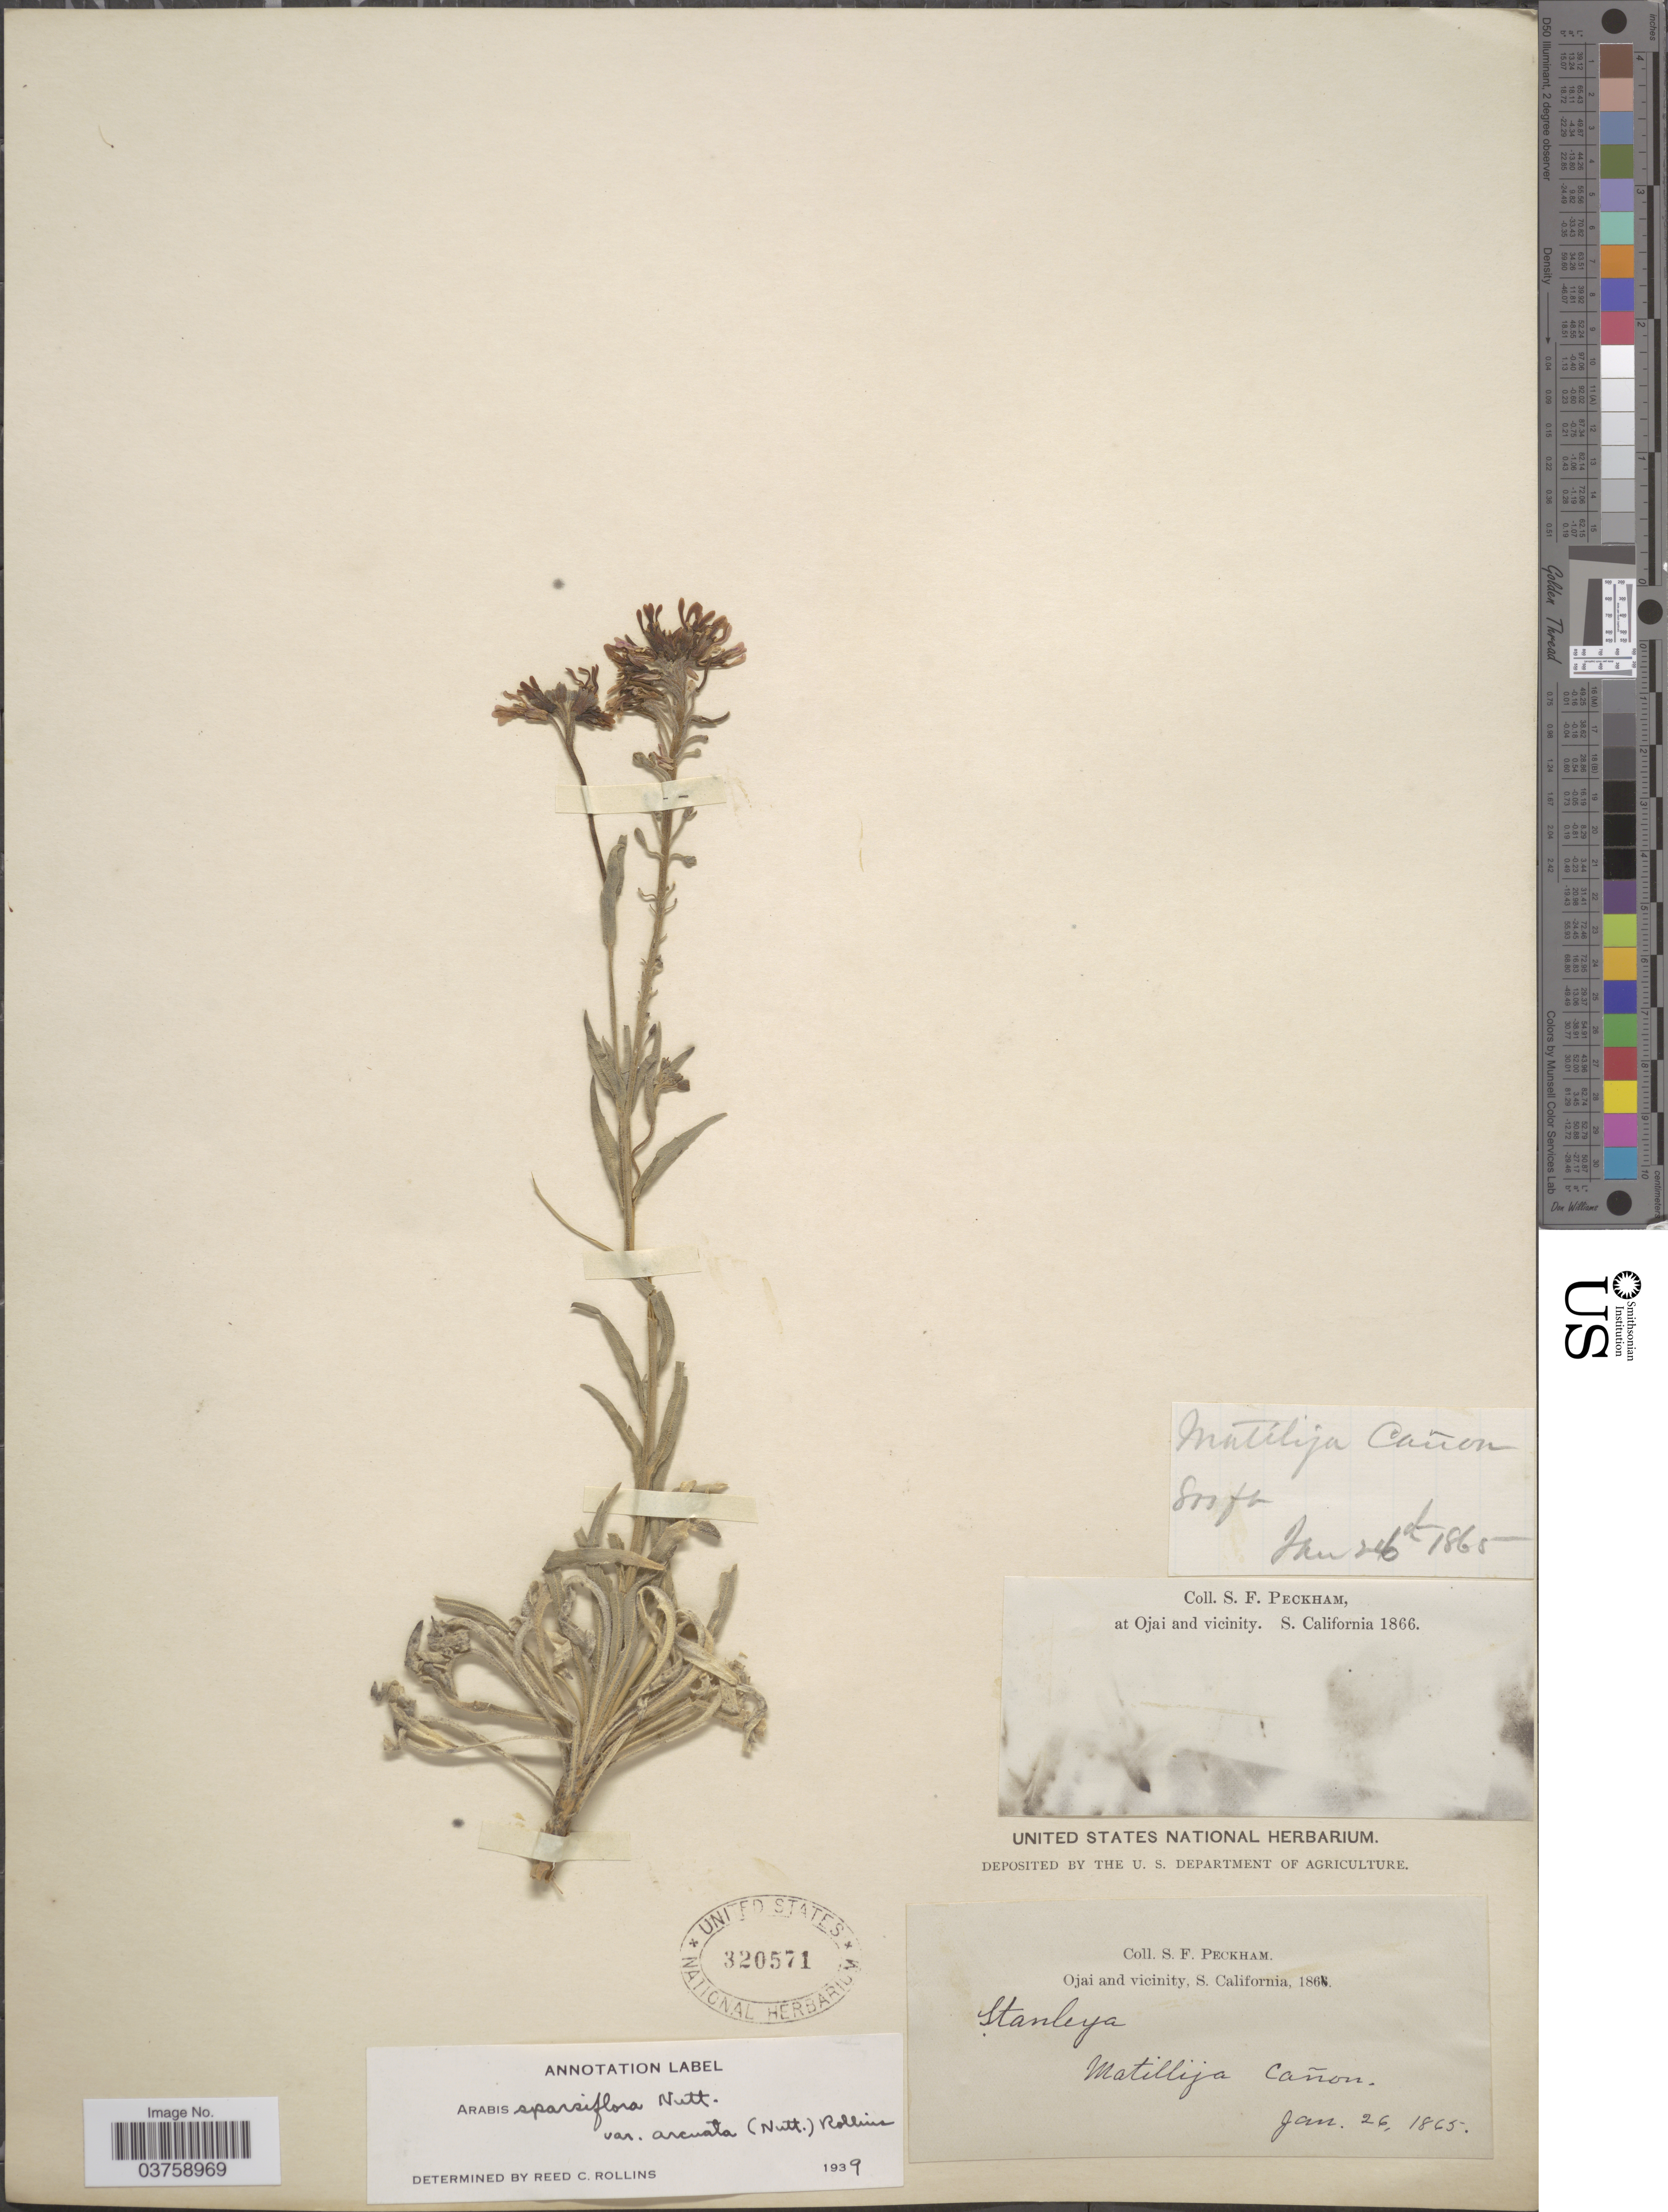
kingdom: Plantae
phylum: Tracheophyta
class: Magnoliopsida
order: Brassicales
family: Brassicaceae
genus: Arabis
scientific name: Arabis sparsiflora var. arcuata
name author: (Nutt.) Rollins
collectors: S. Peckham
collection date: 1865-01-26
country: United States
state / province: California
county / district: Ventura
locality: Ojai and vicinity, S. California, Matillija Cañon.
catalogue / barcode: US 320571